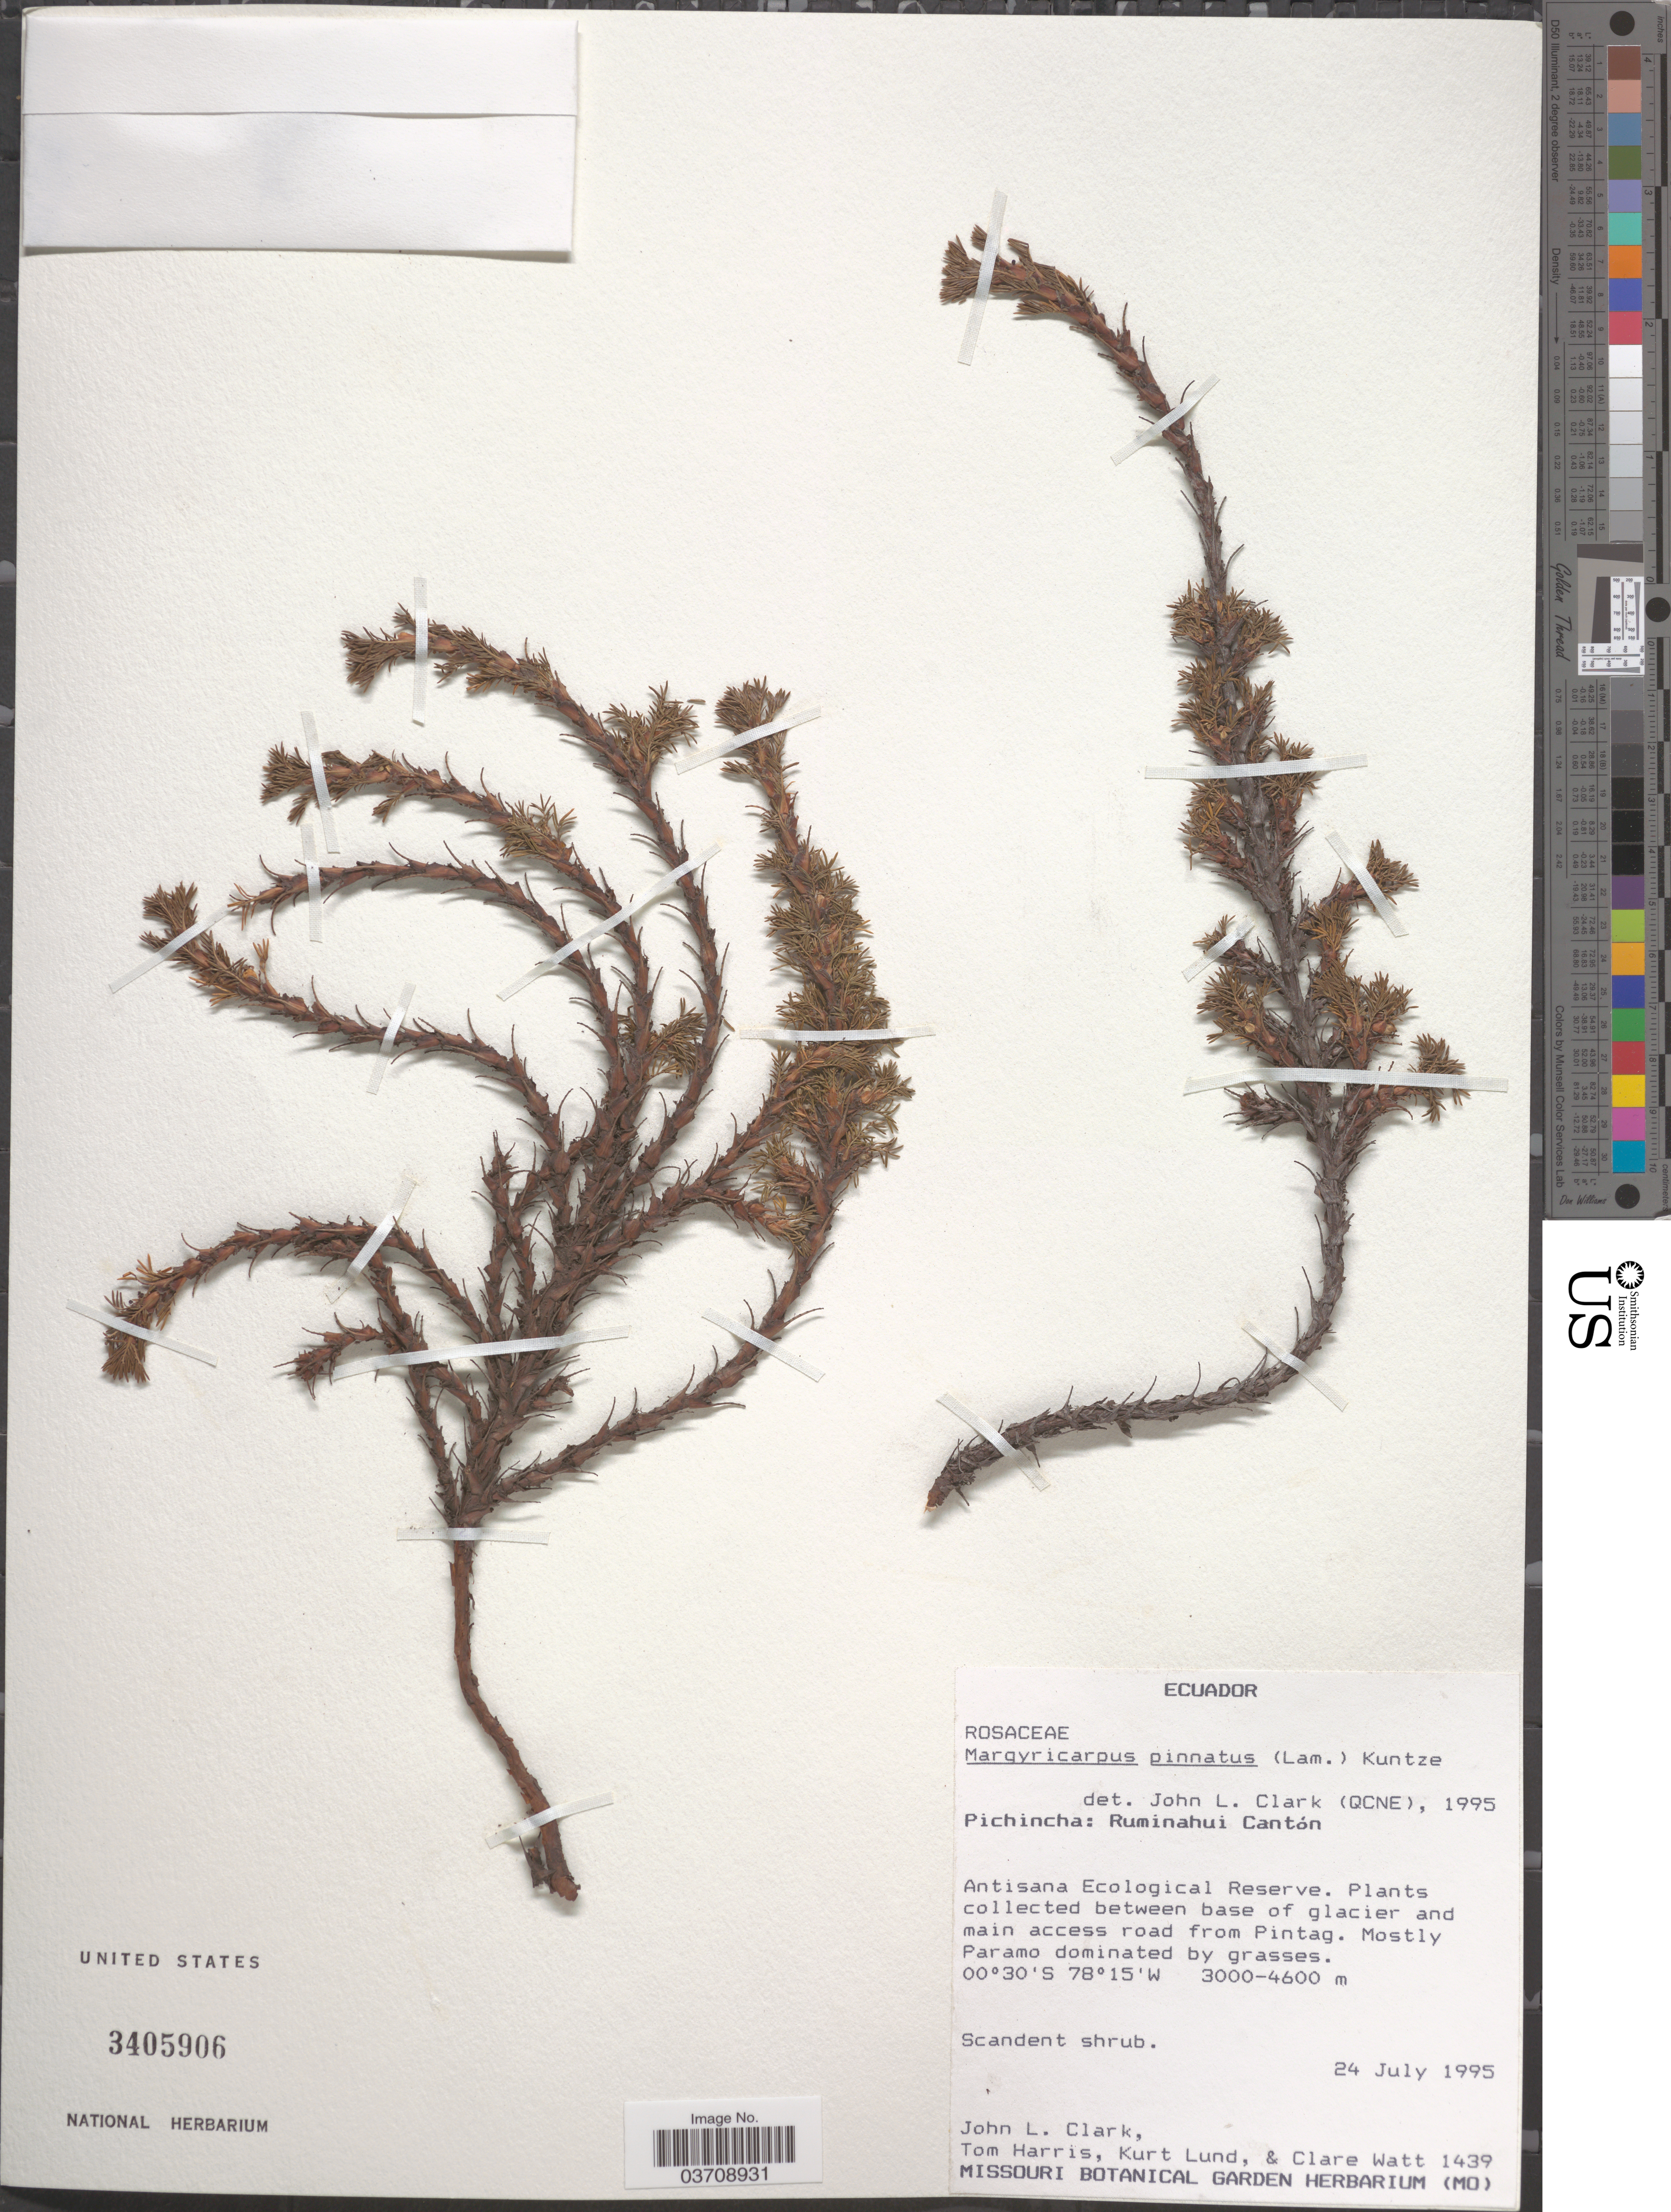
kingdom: Plantae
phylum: Tracheophyta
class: Magnoliopsida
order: Rosales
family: Rosaceae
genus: Margyricarpus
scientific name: Margyricarpus pinnatus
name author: (Lam.) Kuntze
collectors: J. L. Clark, T. Harris, K. Lund & C. Watt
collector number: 1439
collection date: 1995-07-24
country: Ecuador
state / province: Pichincha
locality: Ruminahui Cantón. Antisana Ecological Reserve. Between base of glacier and main access road from Pintag.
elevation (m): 3000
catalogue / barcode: US 3405906